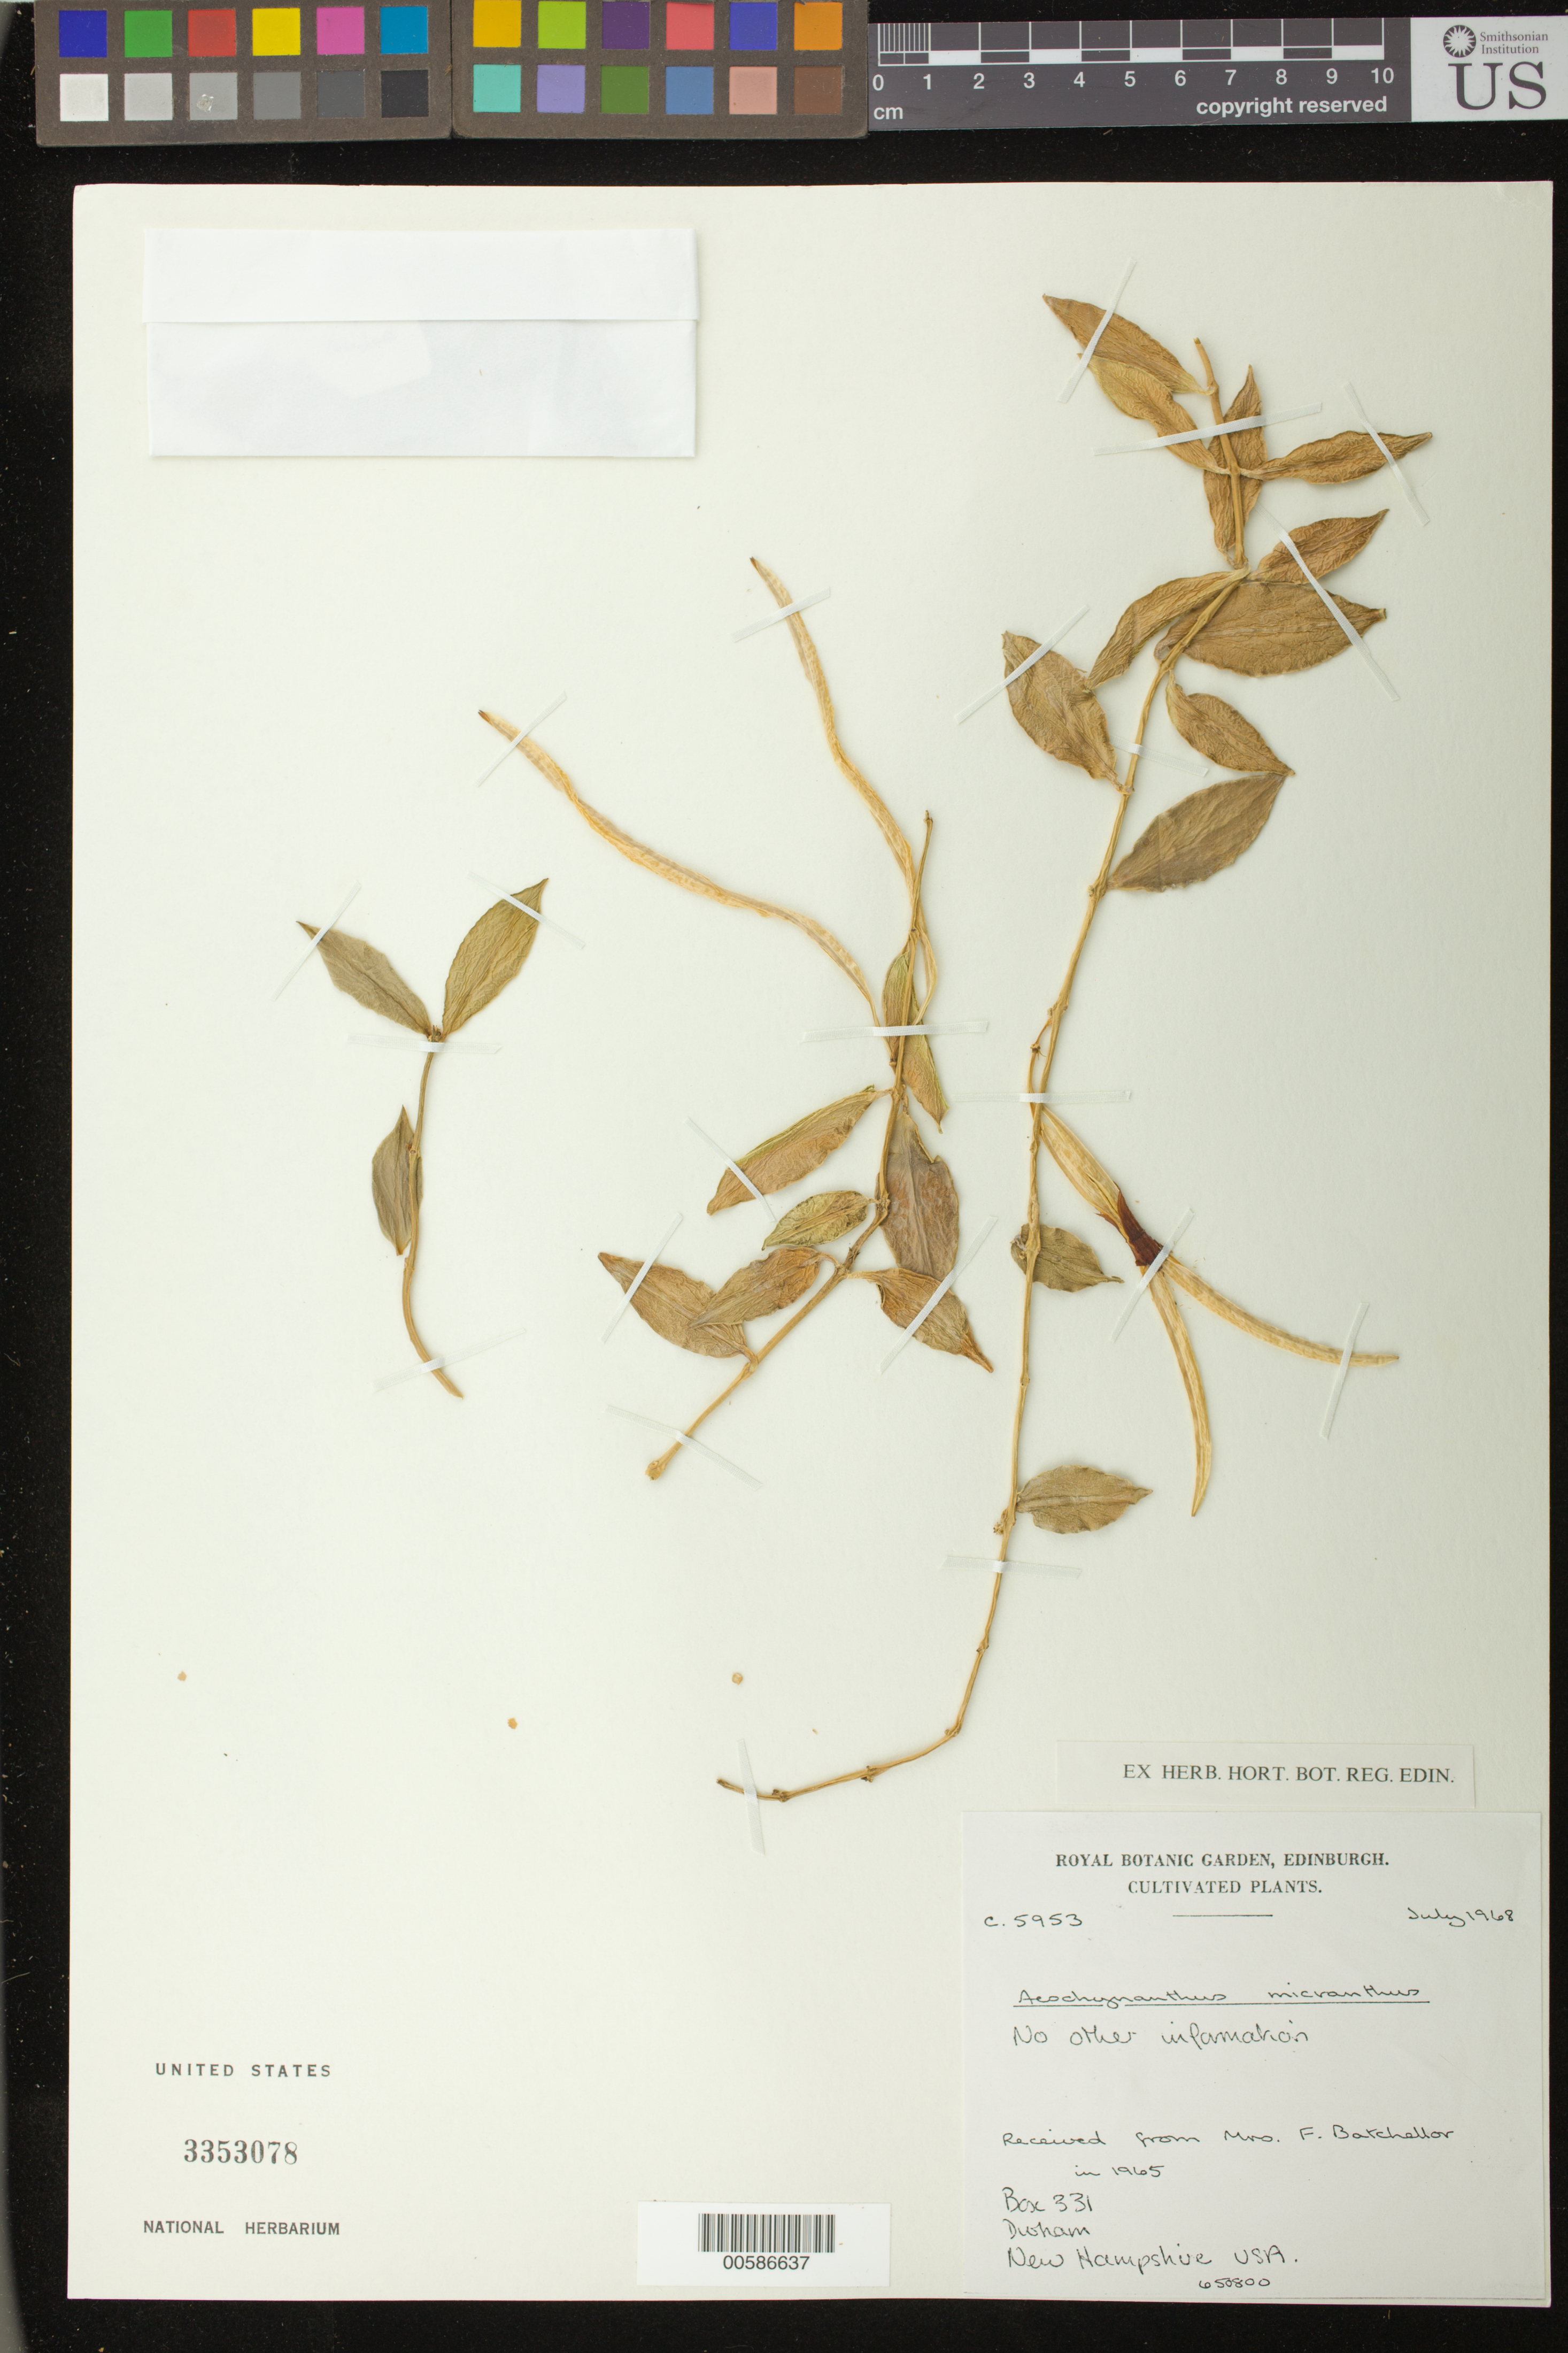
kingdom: Plantae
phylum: Tracheophyta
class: Magnoliopsida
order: Lamiales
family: Gesneriaceae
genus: Aeschynanthus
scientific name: Aeschynanthus micranthus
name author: C.B. Clarke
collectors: RBG Edinburgh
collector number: C. 5953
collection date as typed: Jul 1968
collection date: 1968-07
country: United Kingdom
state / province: Scotland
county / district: Edinburgh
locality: U.K., Scotland, Edinburgh, cultivated at the RBG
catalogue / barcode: US 3353078